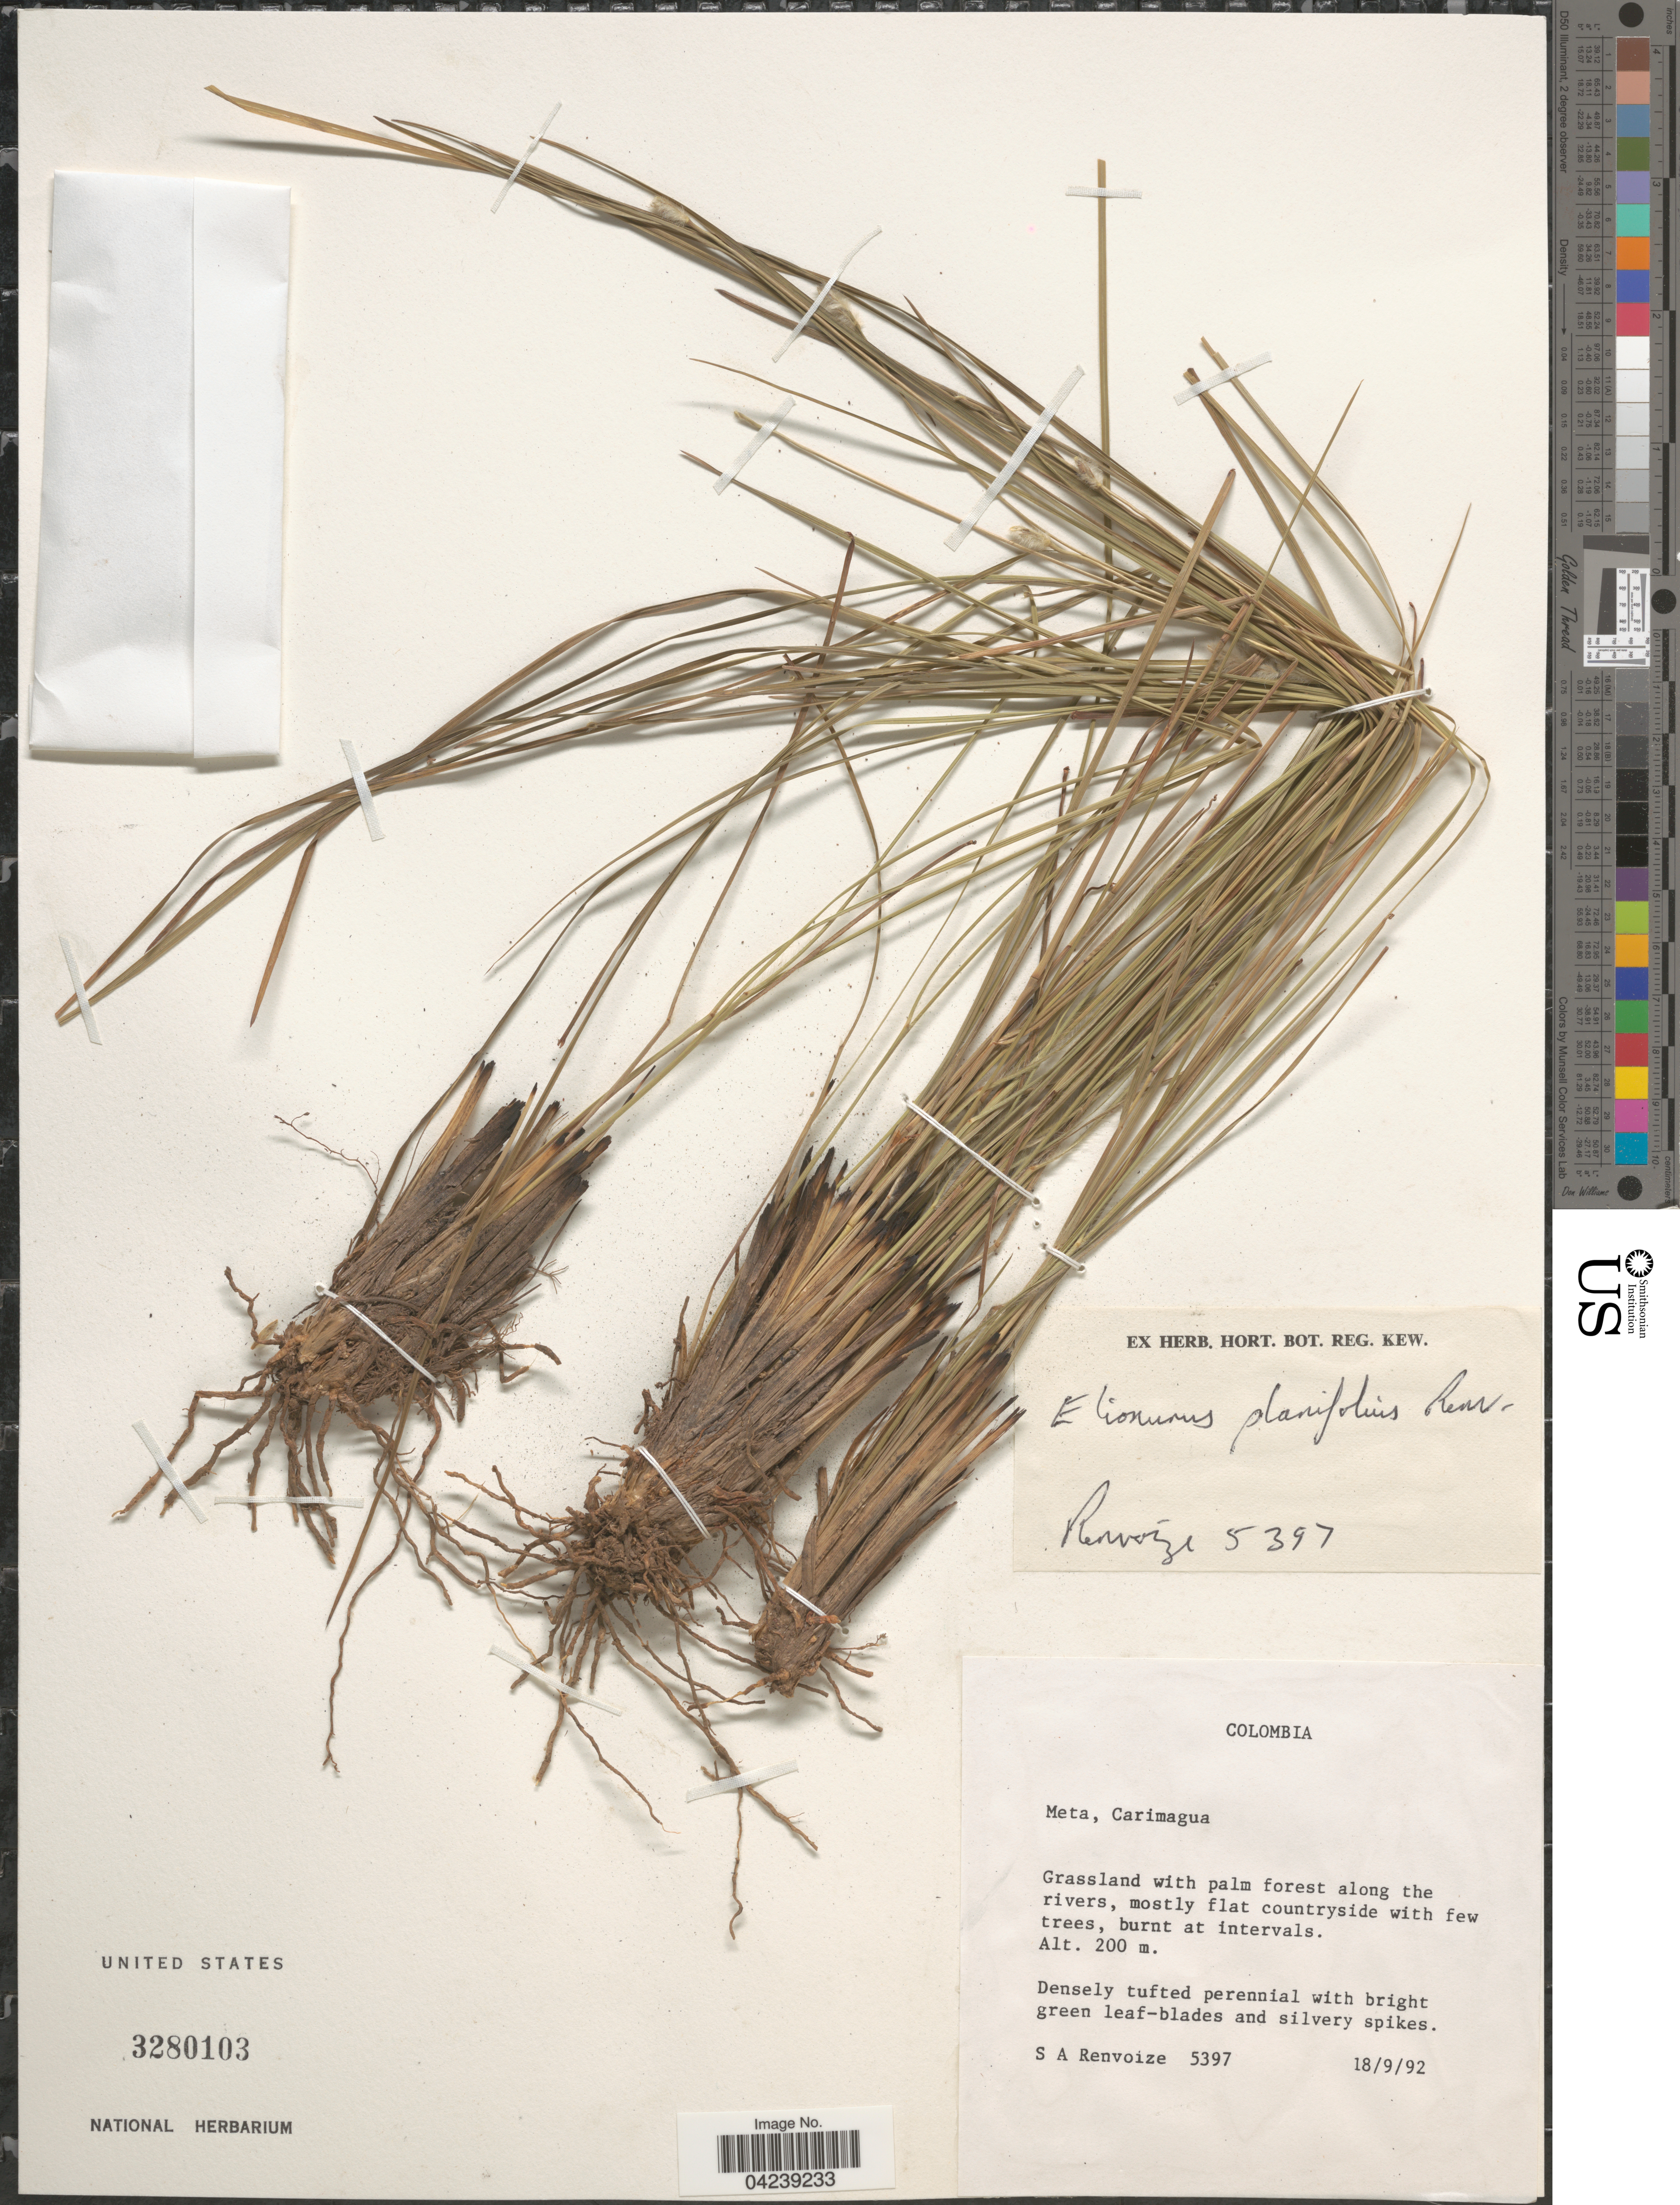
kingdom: Plantae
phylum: Tracheophyta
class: Liliopsida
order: Poales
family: Poaceae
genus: Elionurus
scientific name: Elionurus planifolius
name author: Renvoize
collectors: S. A. Renvoize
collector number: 5397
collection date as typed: Transcribed d/m/y: 18/9/92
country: Colombia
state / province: Meta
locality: Carimagua.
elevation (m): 200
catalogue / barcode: US 3280103